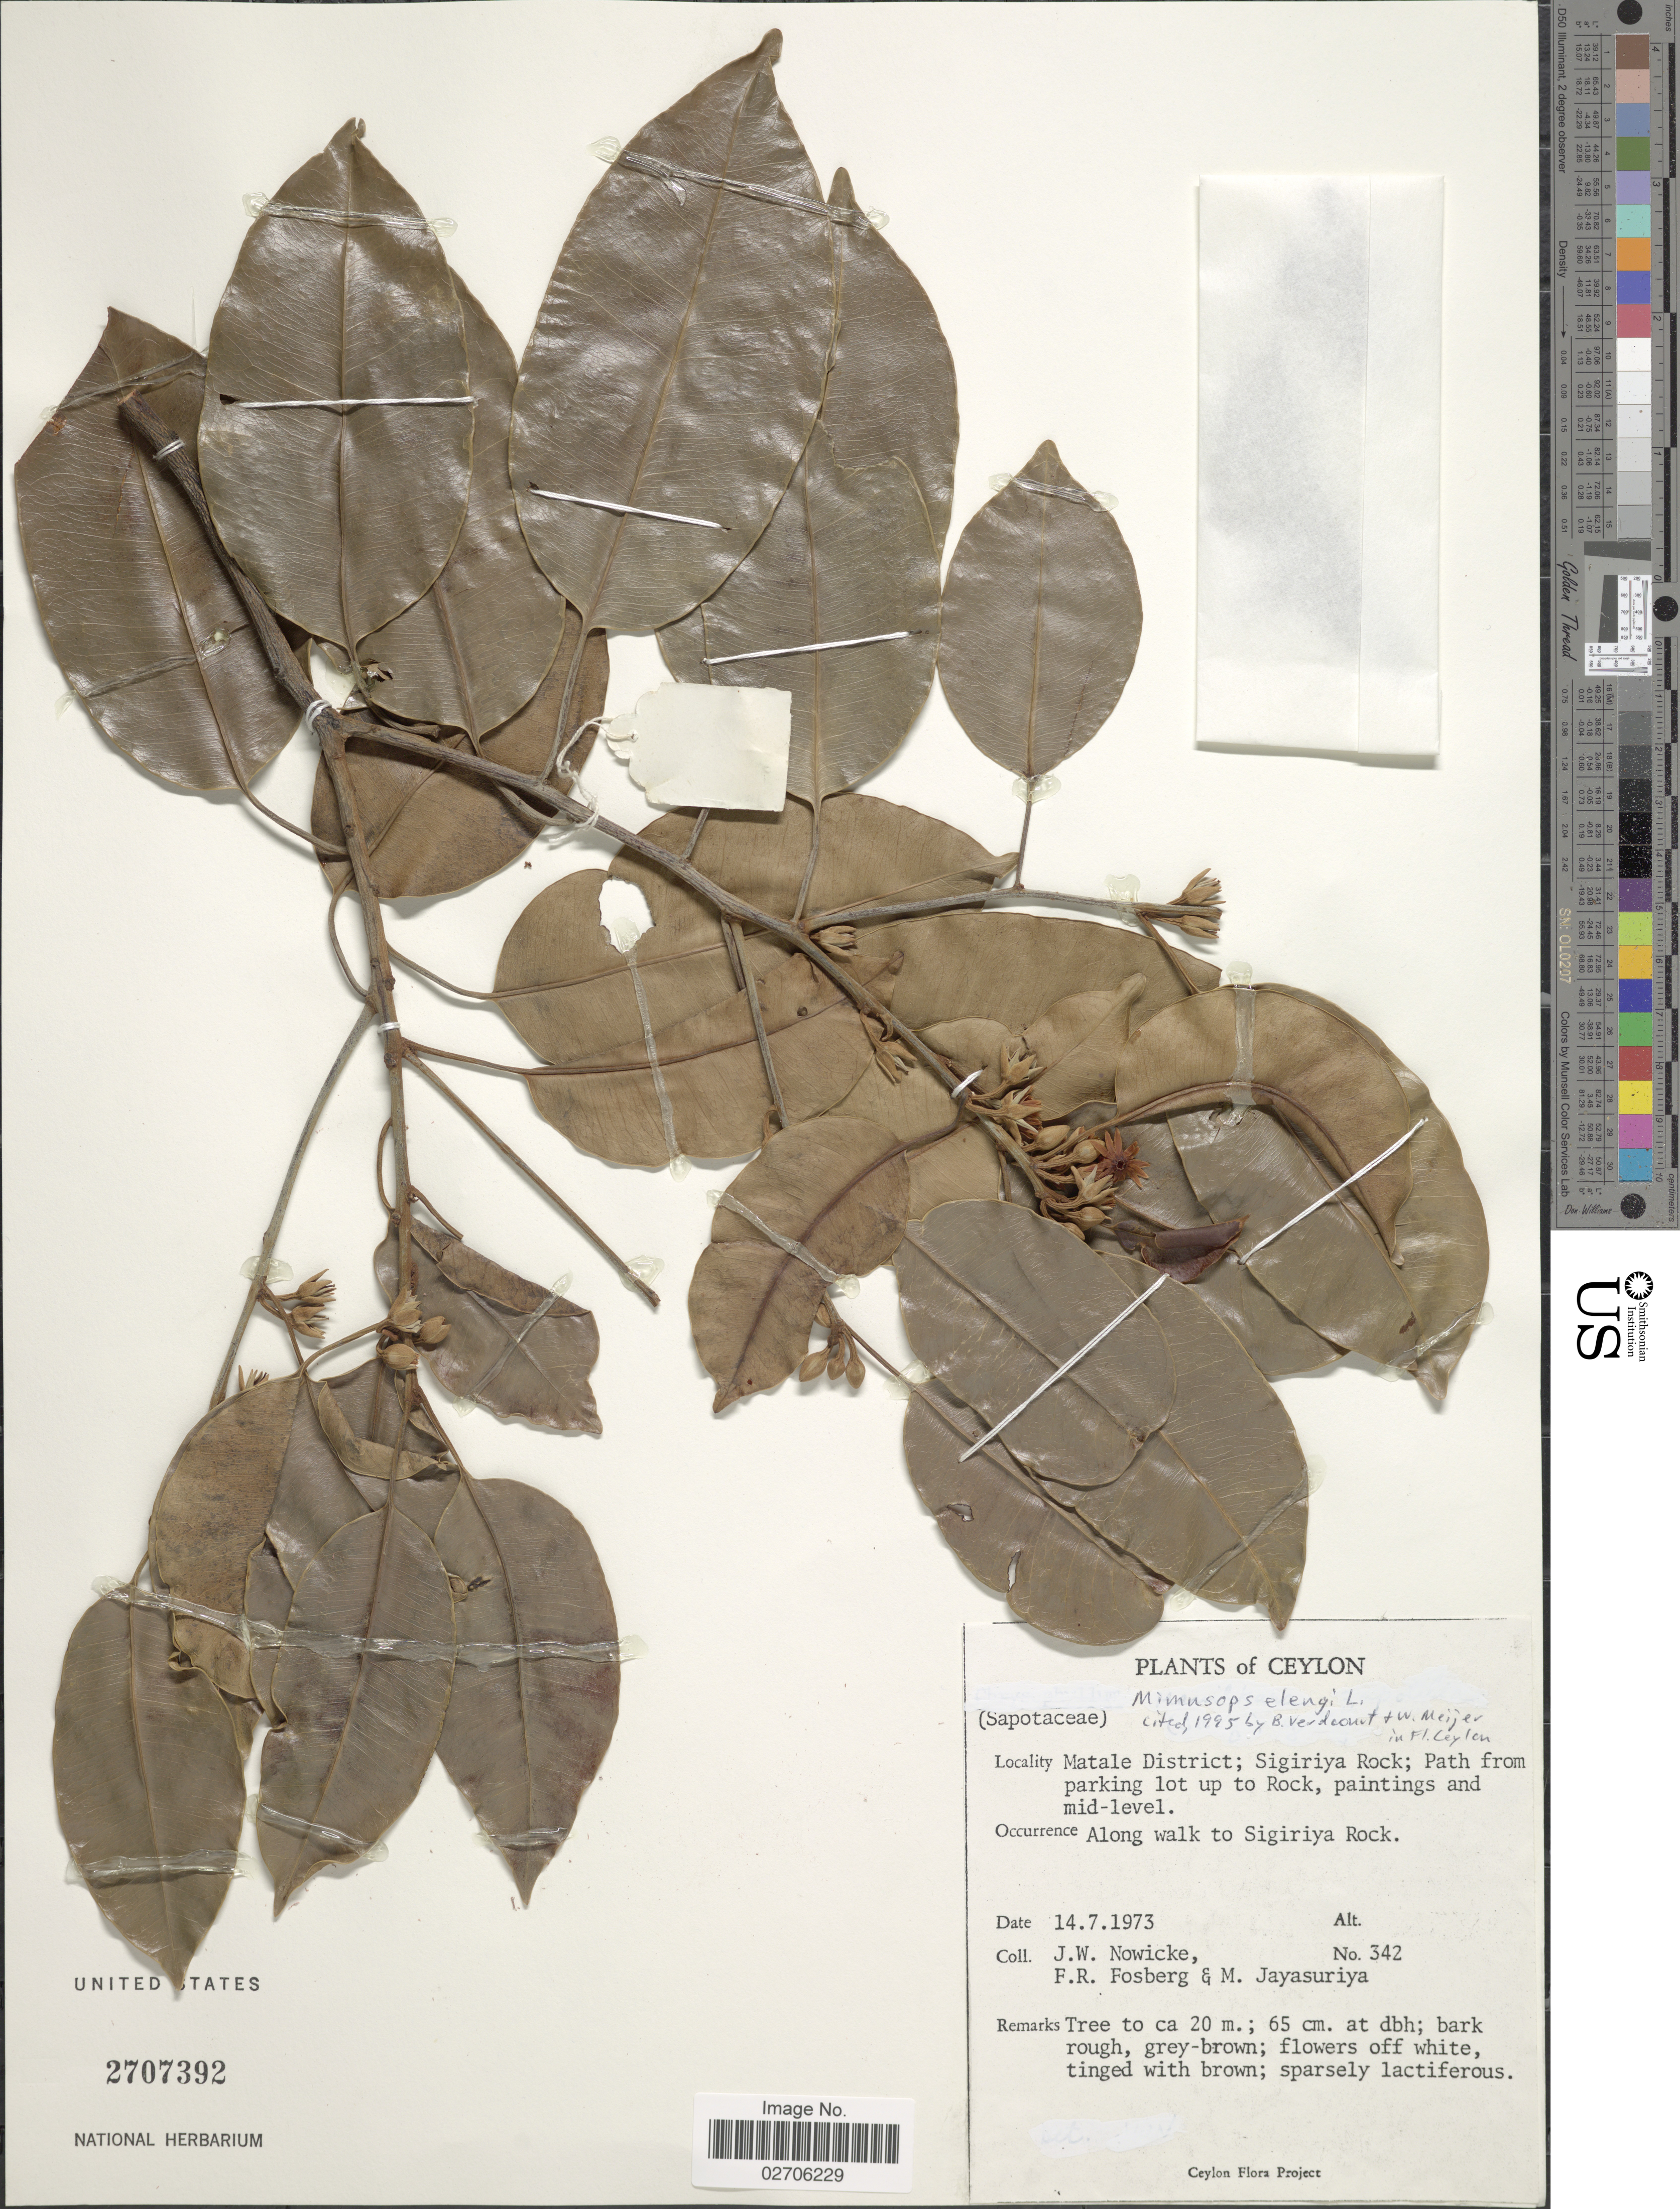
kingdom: Plantae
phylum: Tracheophyta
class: Magnoliopsida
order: Ericales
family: Sapotaceae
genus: Mimusops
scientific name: Mimusops djave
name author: Engl.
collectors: J. W. Nowicke, F. R. Fosberg & M. Jayasuriya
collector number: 342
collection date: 1973-07-14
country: Sri Lanka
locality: Ceylon. Matale District; Sigiriya Rock; Path from parking lot up to Rock, paintings and mid-level. Along walk to Sigiriya Rock.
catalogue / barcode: US 2707392